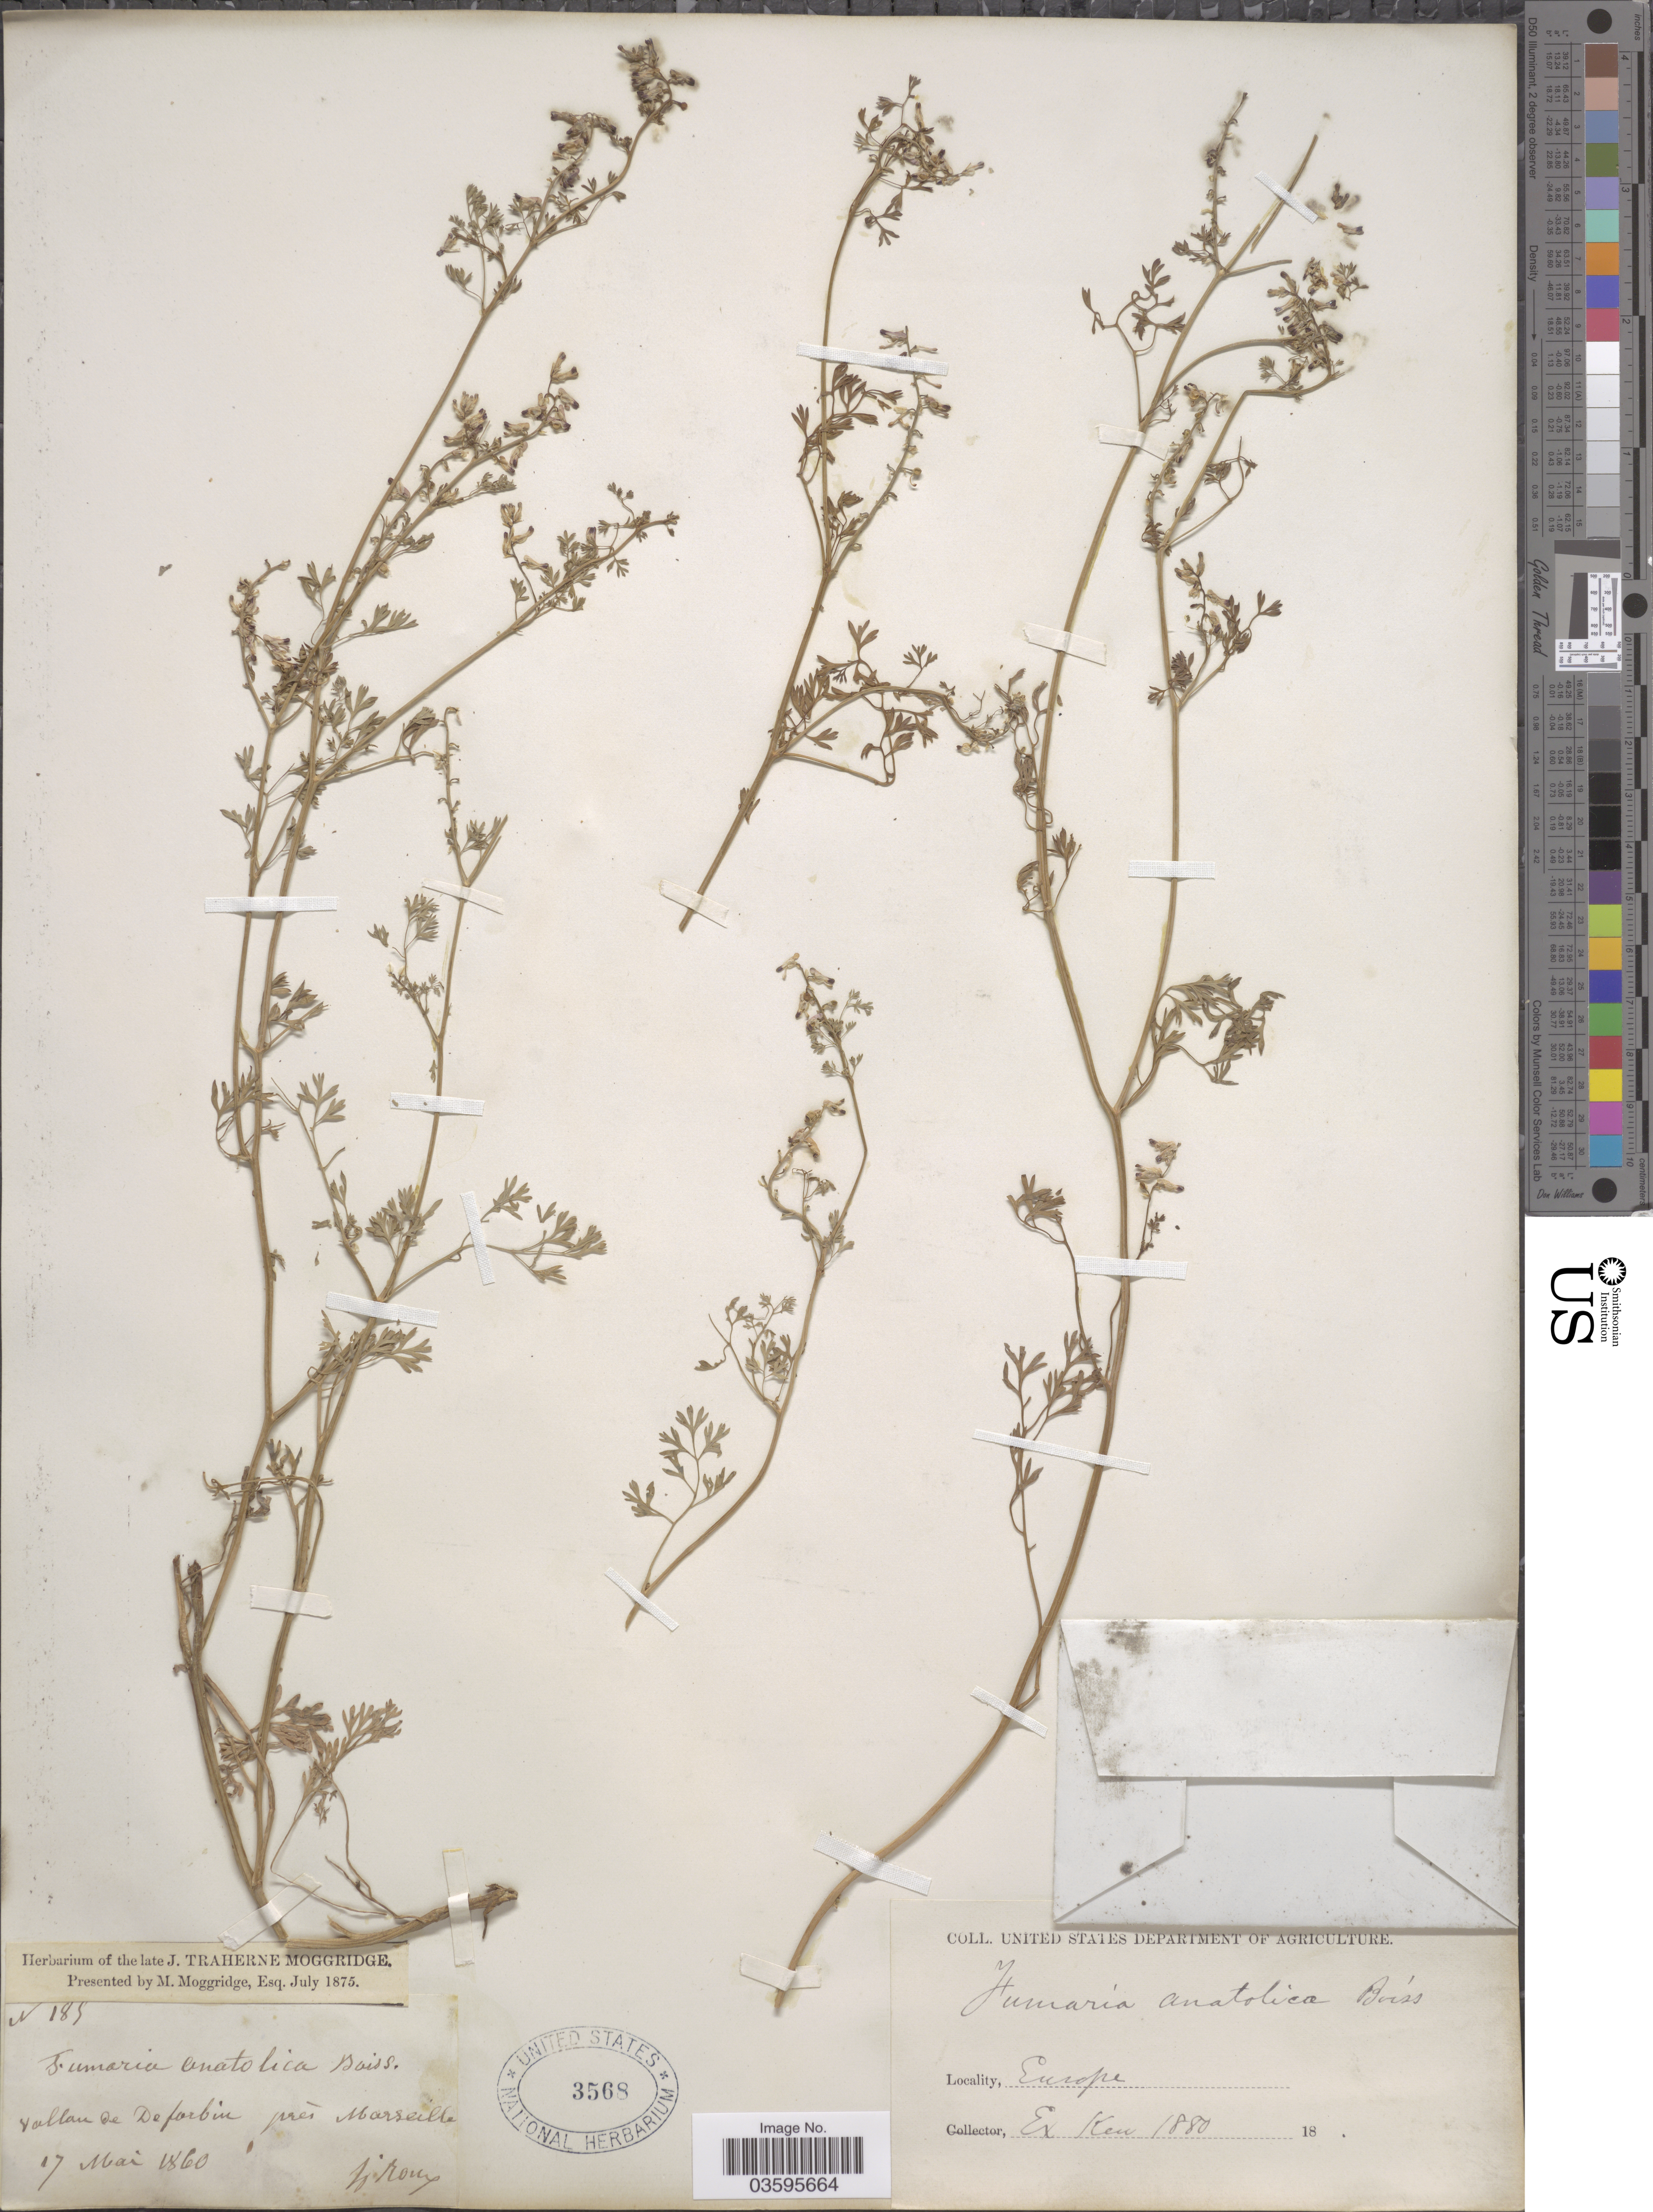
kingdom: Plantae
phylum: Tracheophyta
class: Magnoliopsida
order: Ranunculales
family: Papaveraceae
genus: Fumaria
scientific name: Fumaria anatolica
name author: Boiss.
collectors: N. Roux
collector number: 185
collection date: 1860-05-17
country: France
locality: Vallau de de forbin près Marseille.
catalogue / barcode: US 3568